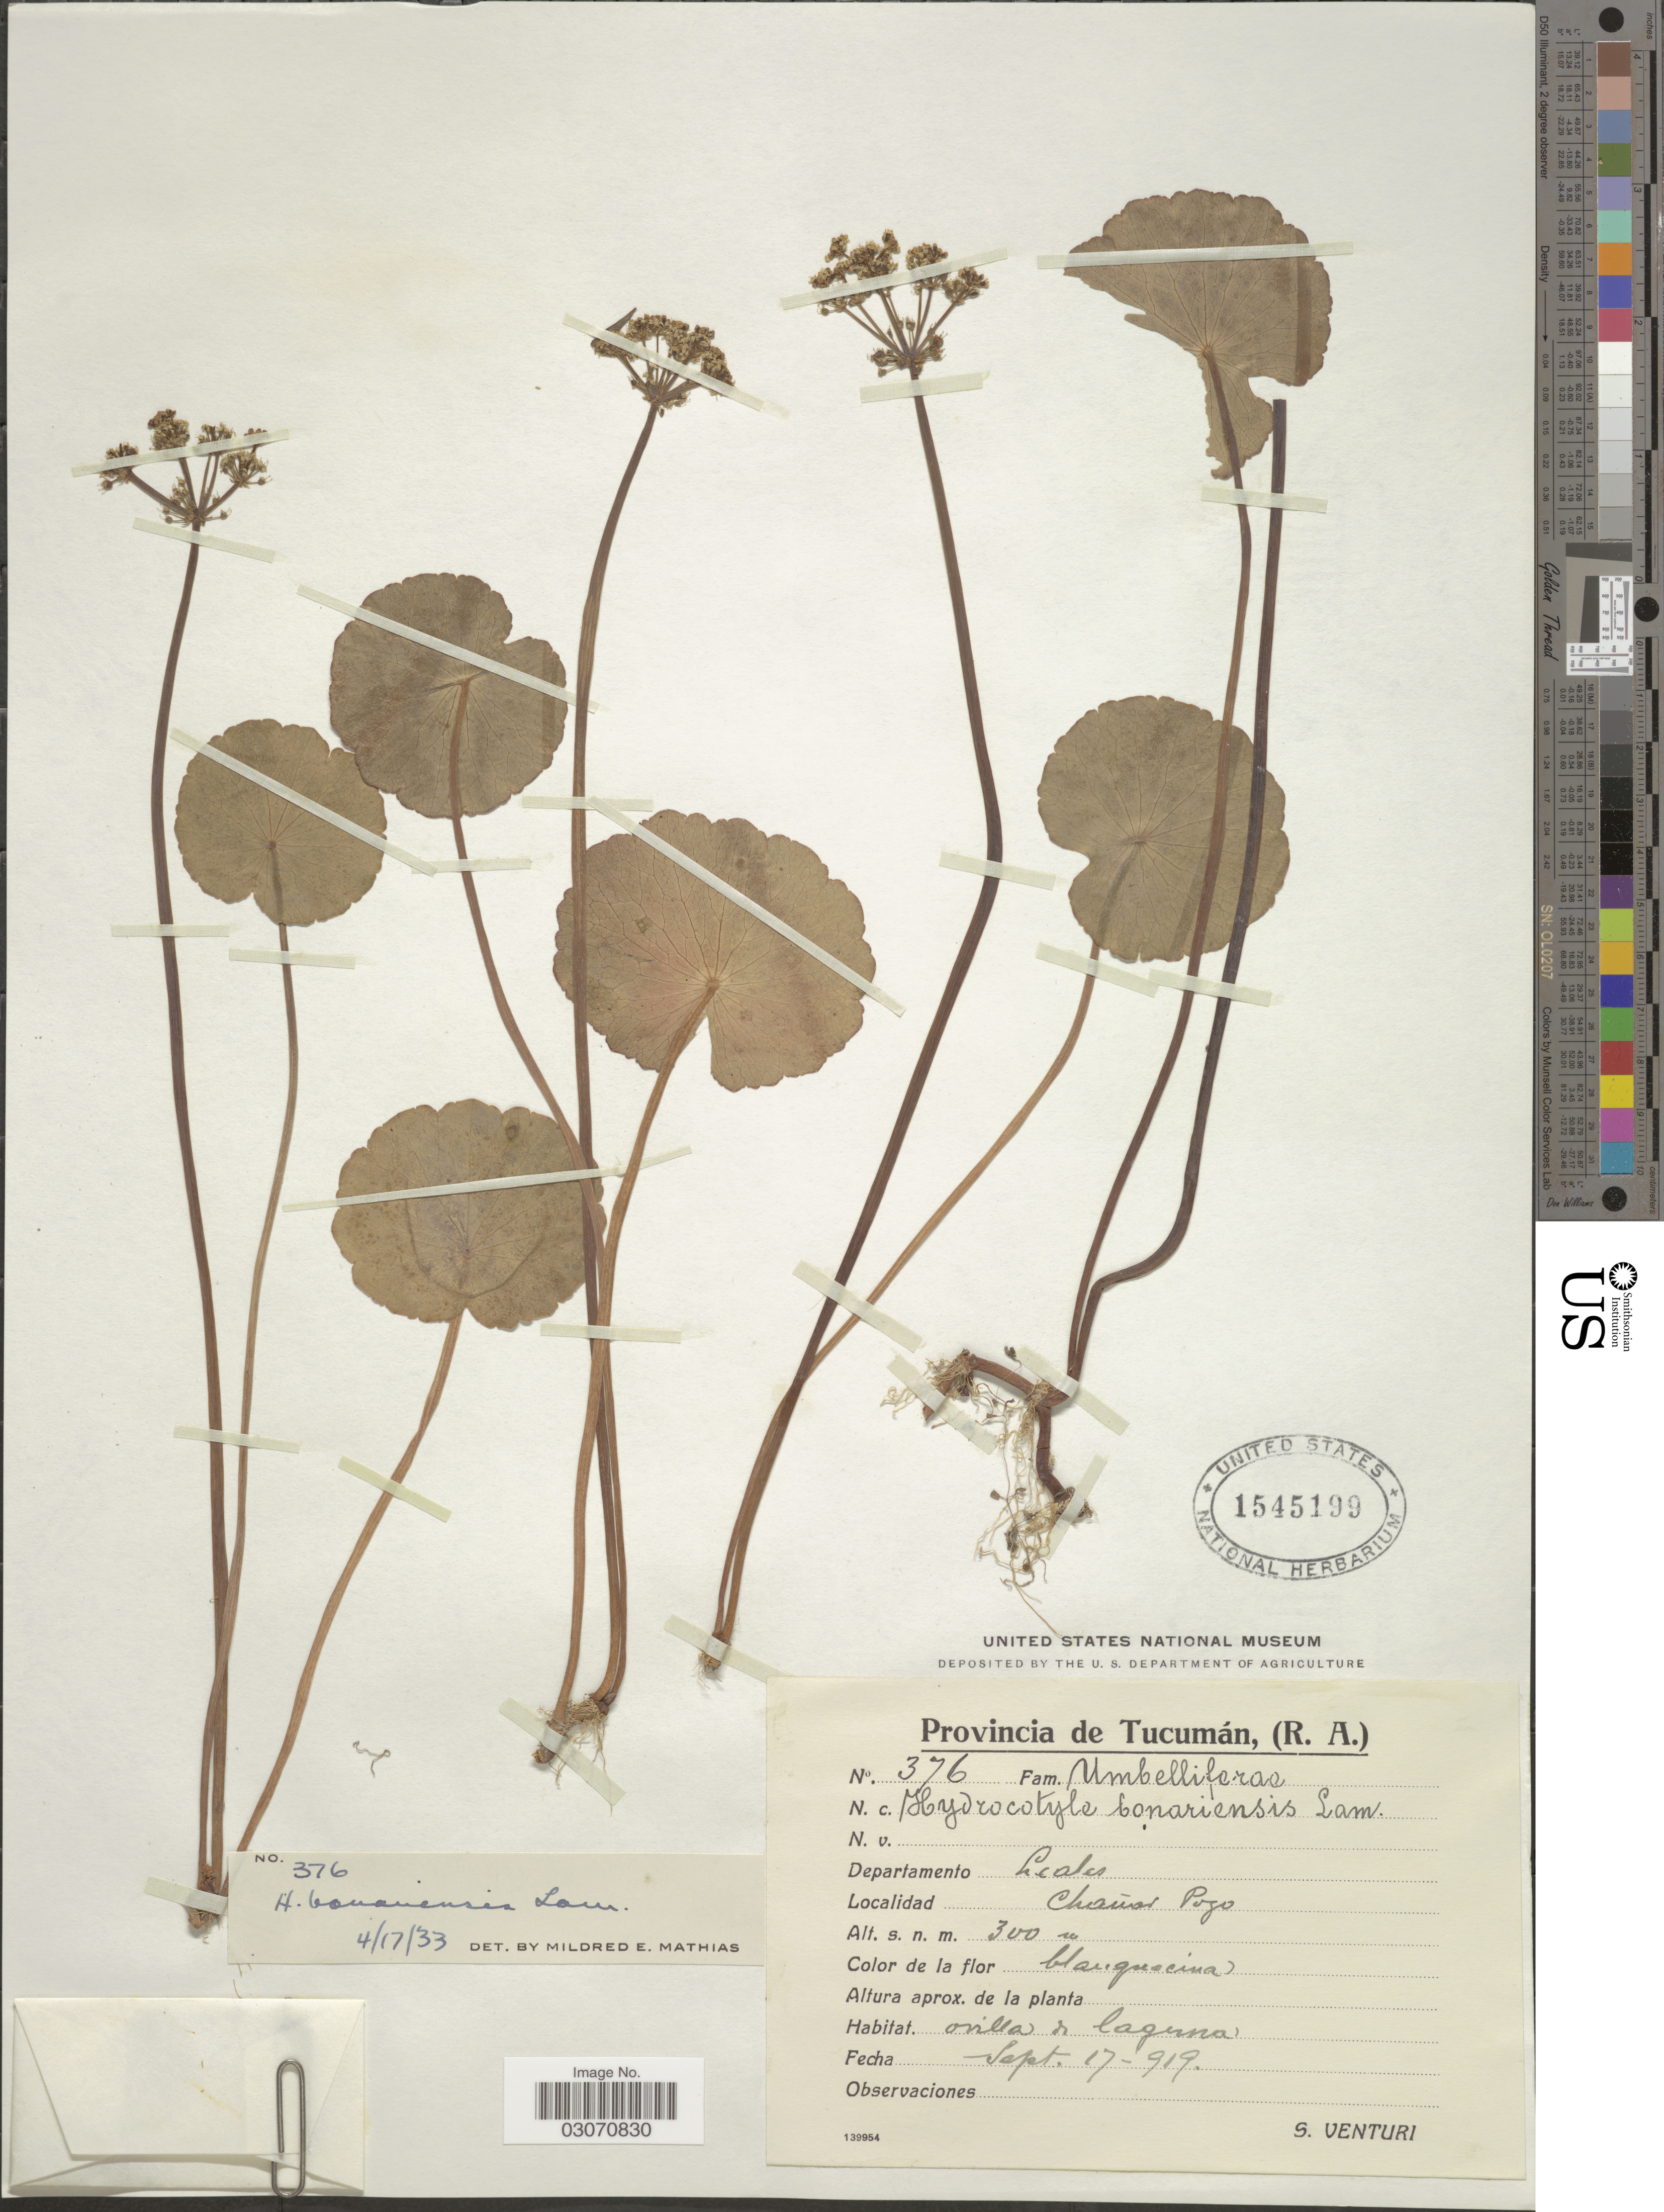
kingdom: Plantae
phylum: Tracheophyta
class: Magnoliopsida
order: Apiales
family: Araliaceae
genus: Hydrocotyle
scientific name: Hydrocotyle bonariensis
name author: Lam.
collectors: S. Venturi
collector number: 376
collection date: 1919-09-17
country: Argentina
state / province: Tucuman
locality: (R.A.) Departamento Leales, Chañar Pogo.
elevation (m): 300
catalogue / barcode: US 1545199